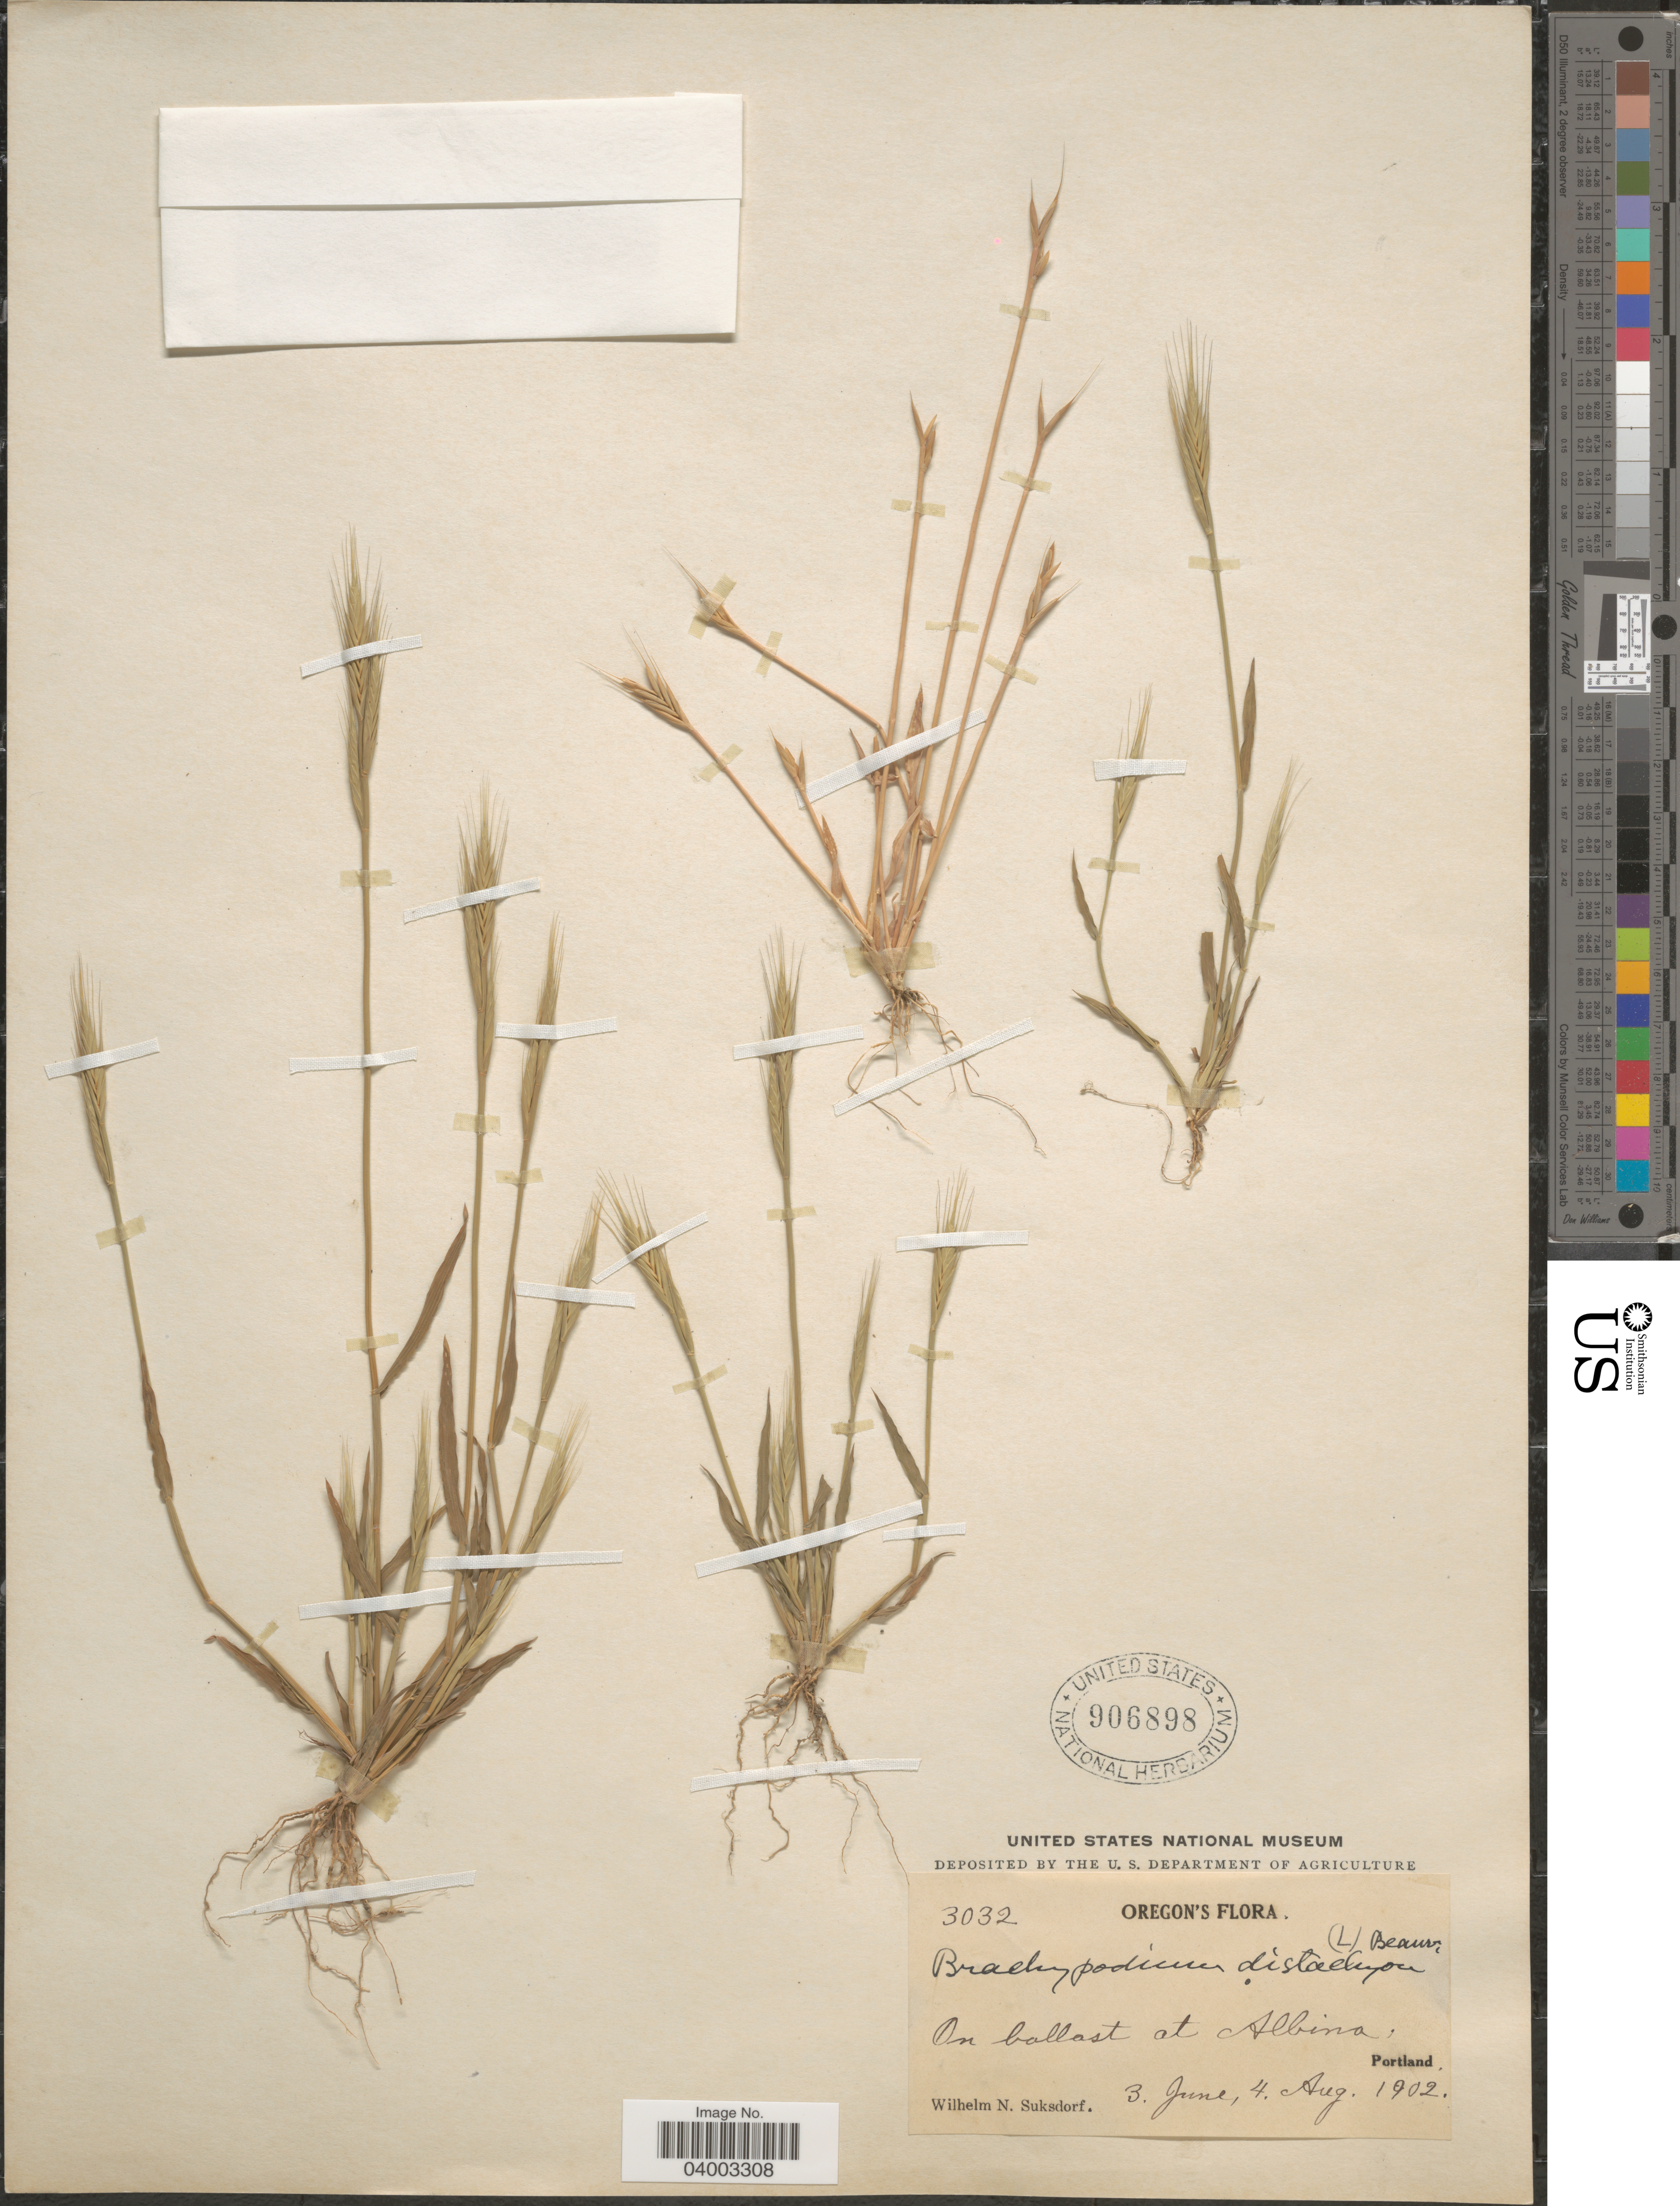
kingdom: Plantae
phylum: Tracheophyta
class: Liliopsida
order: Poales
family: Poaceae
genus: Brachypodium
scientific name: Brachypodium distachyon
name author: (L.) P. Beauv.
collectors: W. N. Suksdorf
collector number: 3032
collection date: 1902-06-03/1902-08-04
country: United States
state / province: Oregon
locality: On ballast at Albina, Portland.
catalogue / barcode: US 906898